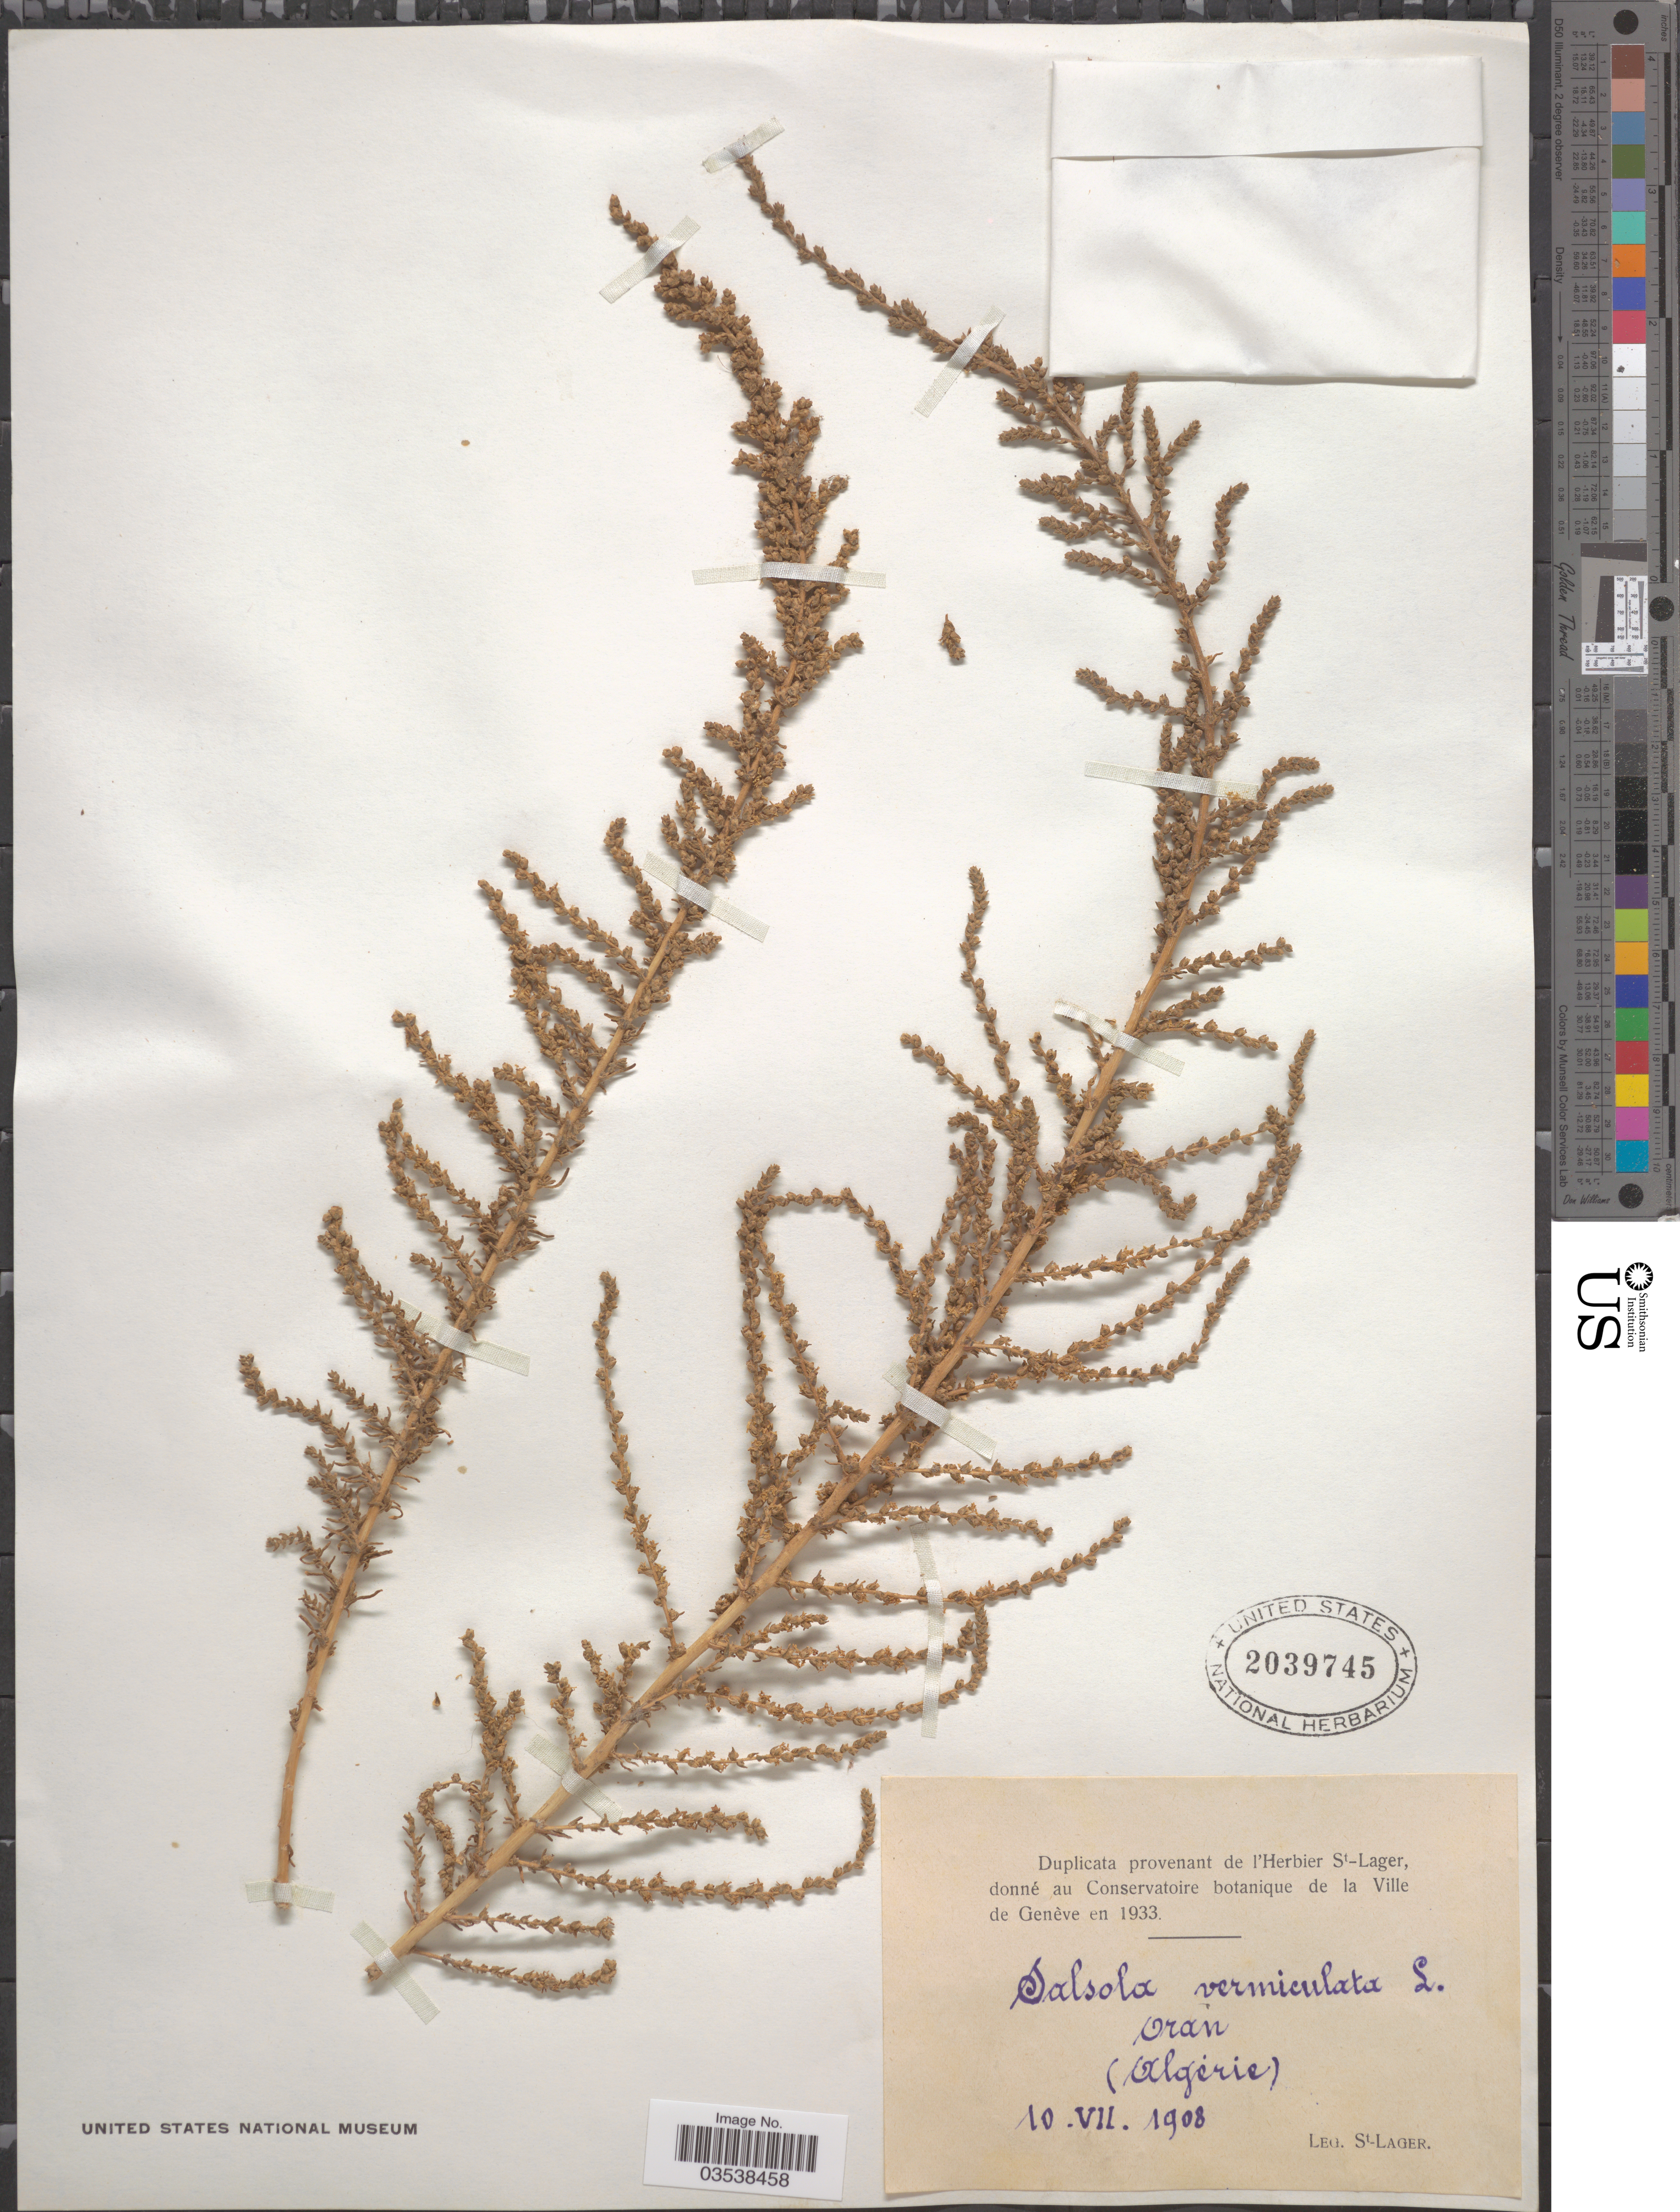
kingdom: Plantae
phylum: Tracheophyta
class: Magnoliopsida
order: Caryophyllales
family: Amaranthaceae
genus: Caroxylon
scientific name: Caroxylon vermiculatum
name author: (L.) Akhani & Roalson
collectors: -. St. Lager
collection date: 1908-07-10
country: Algeria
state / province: Oran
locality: (Algérie).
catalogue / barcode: US 2039745